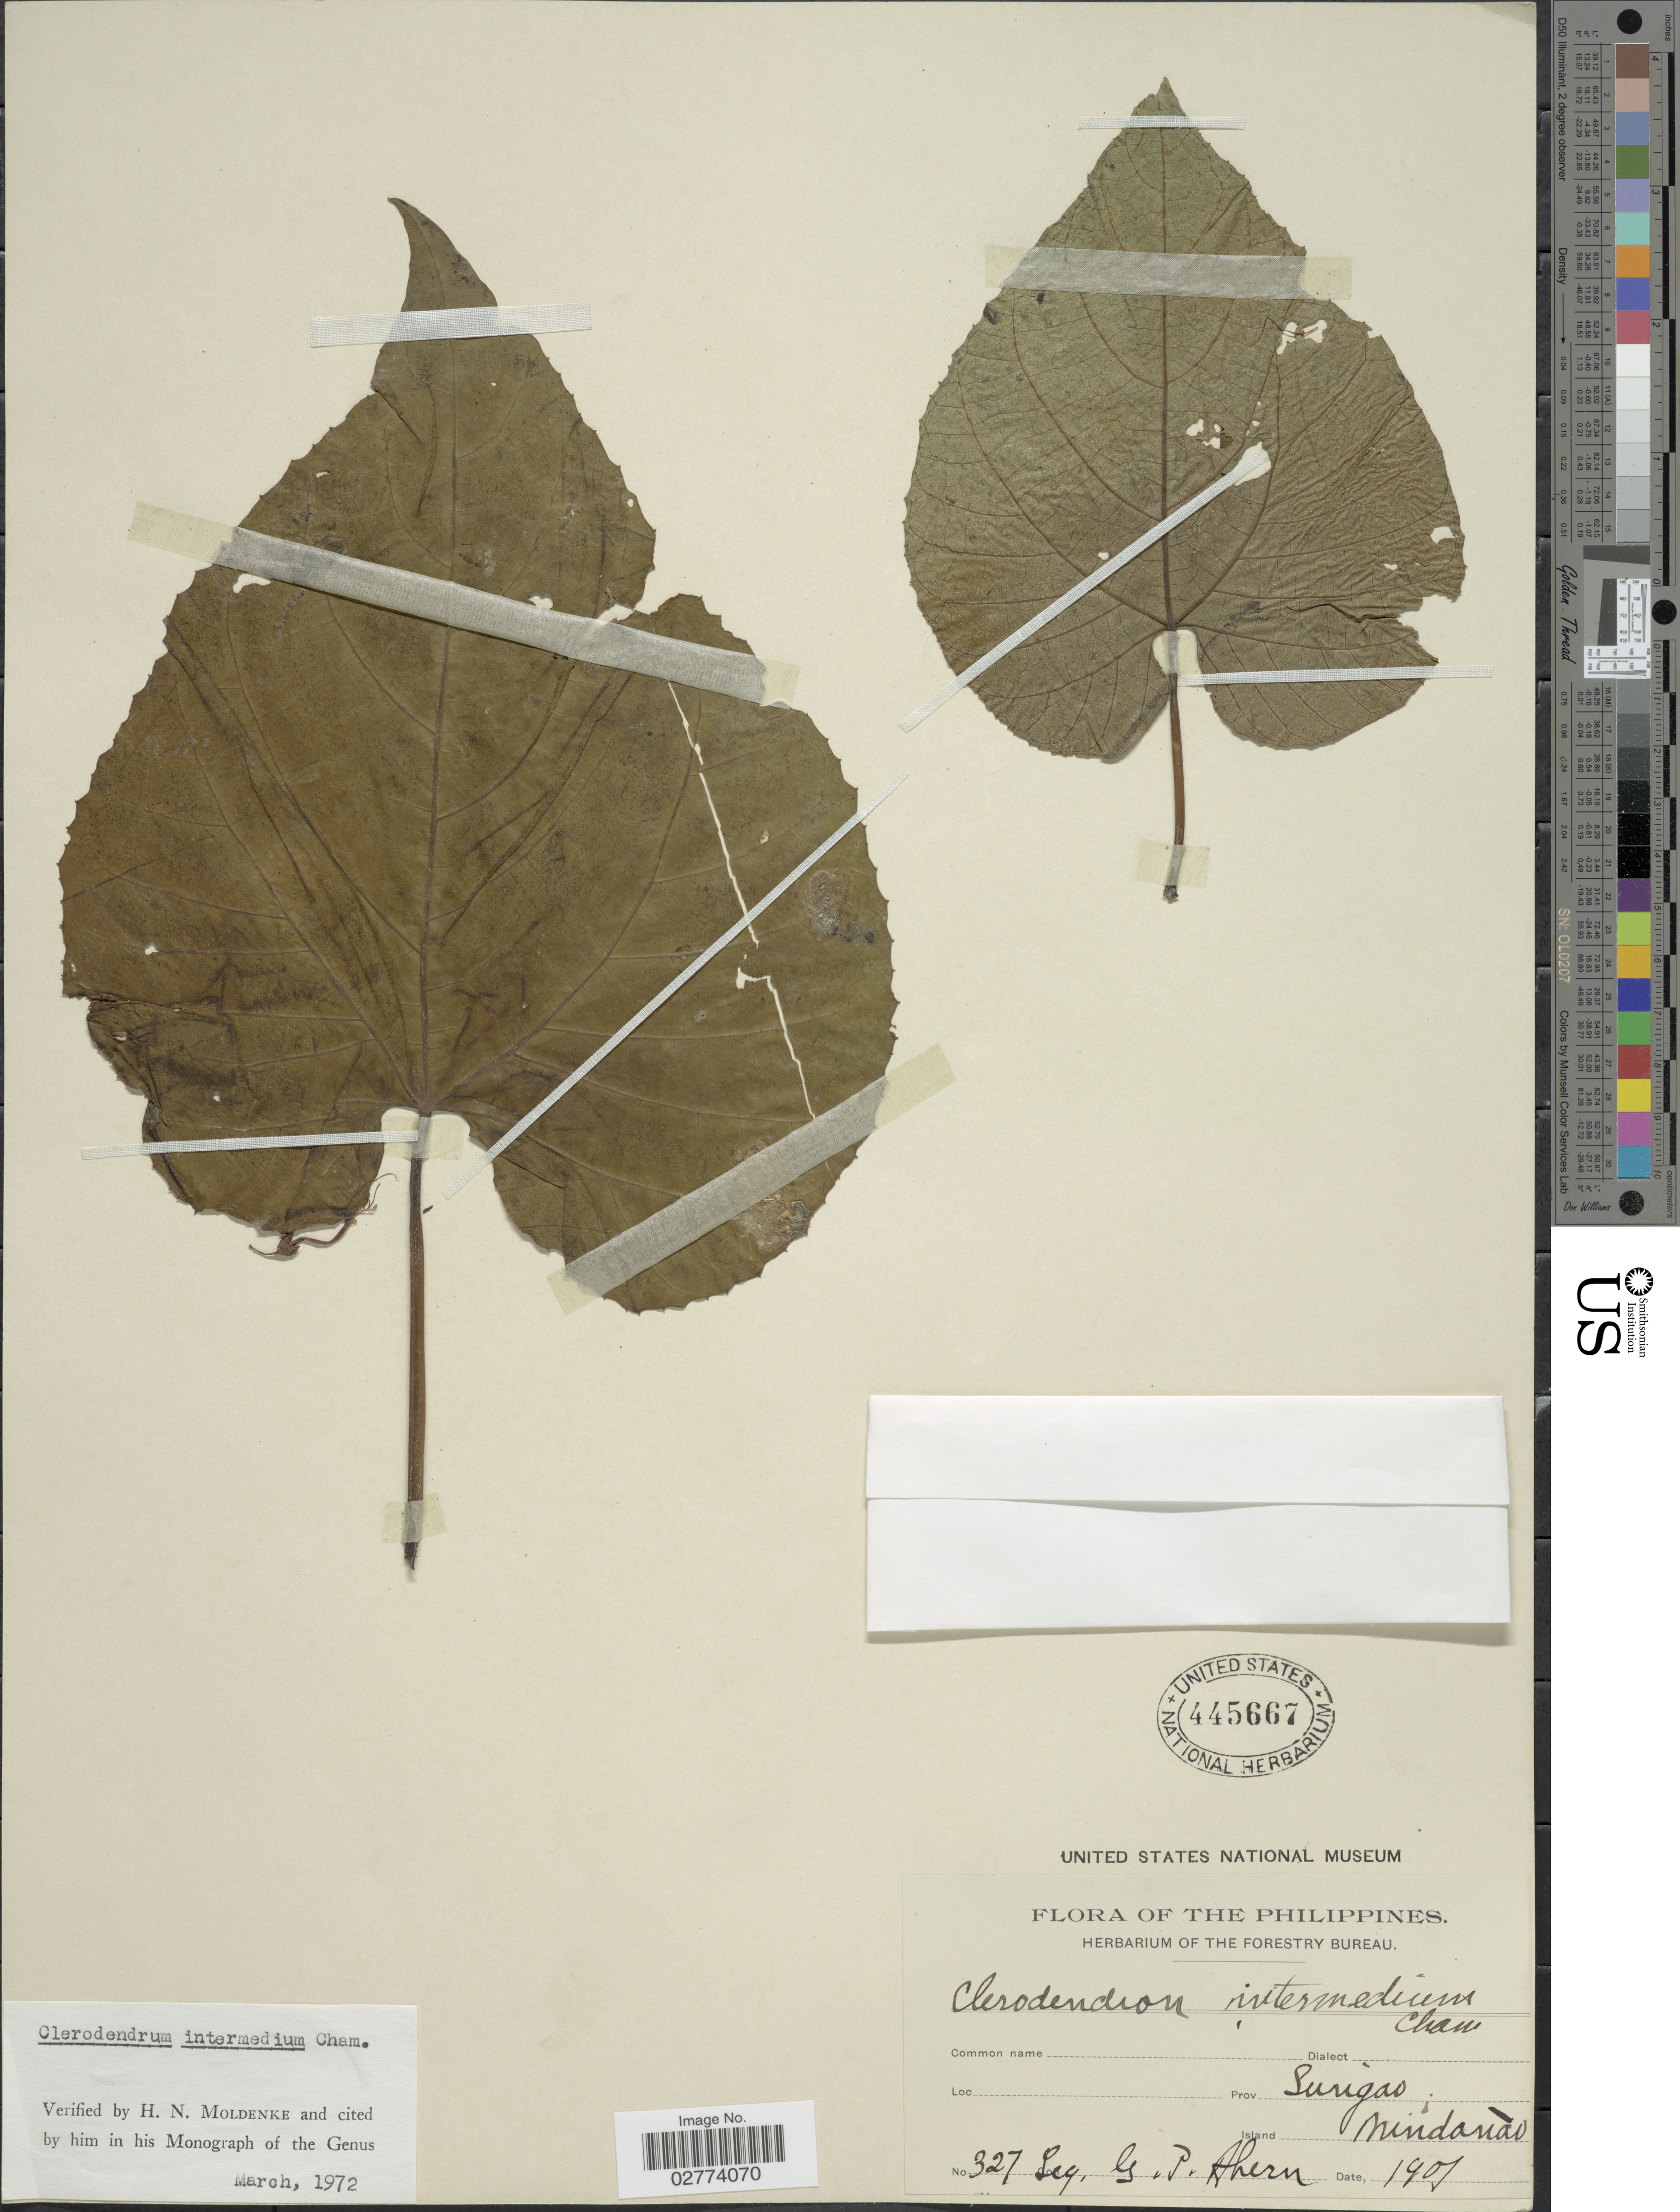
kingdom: Plantae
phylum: Tracheophyta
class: Magnoliopsida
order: Lamiales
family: Lamiaceae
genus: Clerodendrum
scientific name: Clerodendrum intermedium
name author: Cham.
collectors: G. Ahern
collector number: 327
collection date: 1901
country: Philippines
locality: Prov Surigao, Island Mindanao.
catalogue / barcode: US 445667